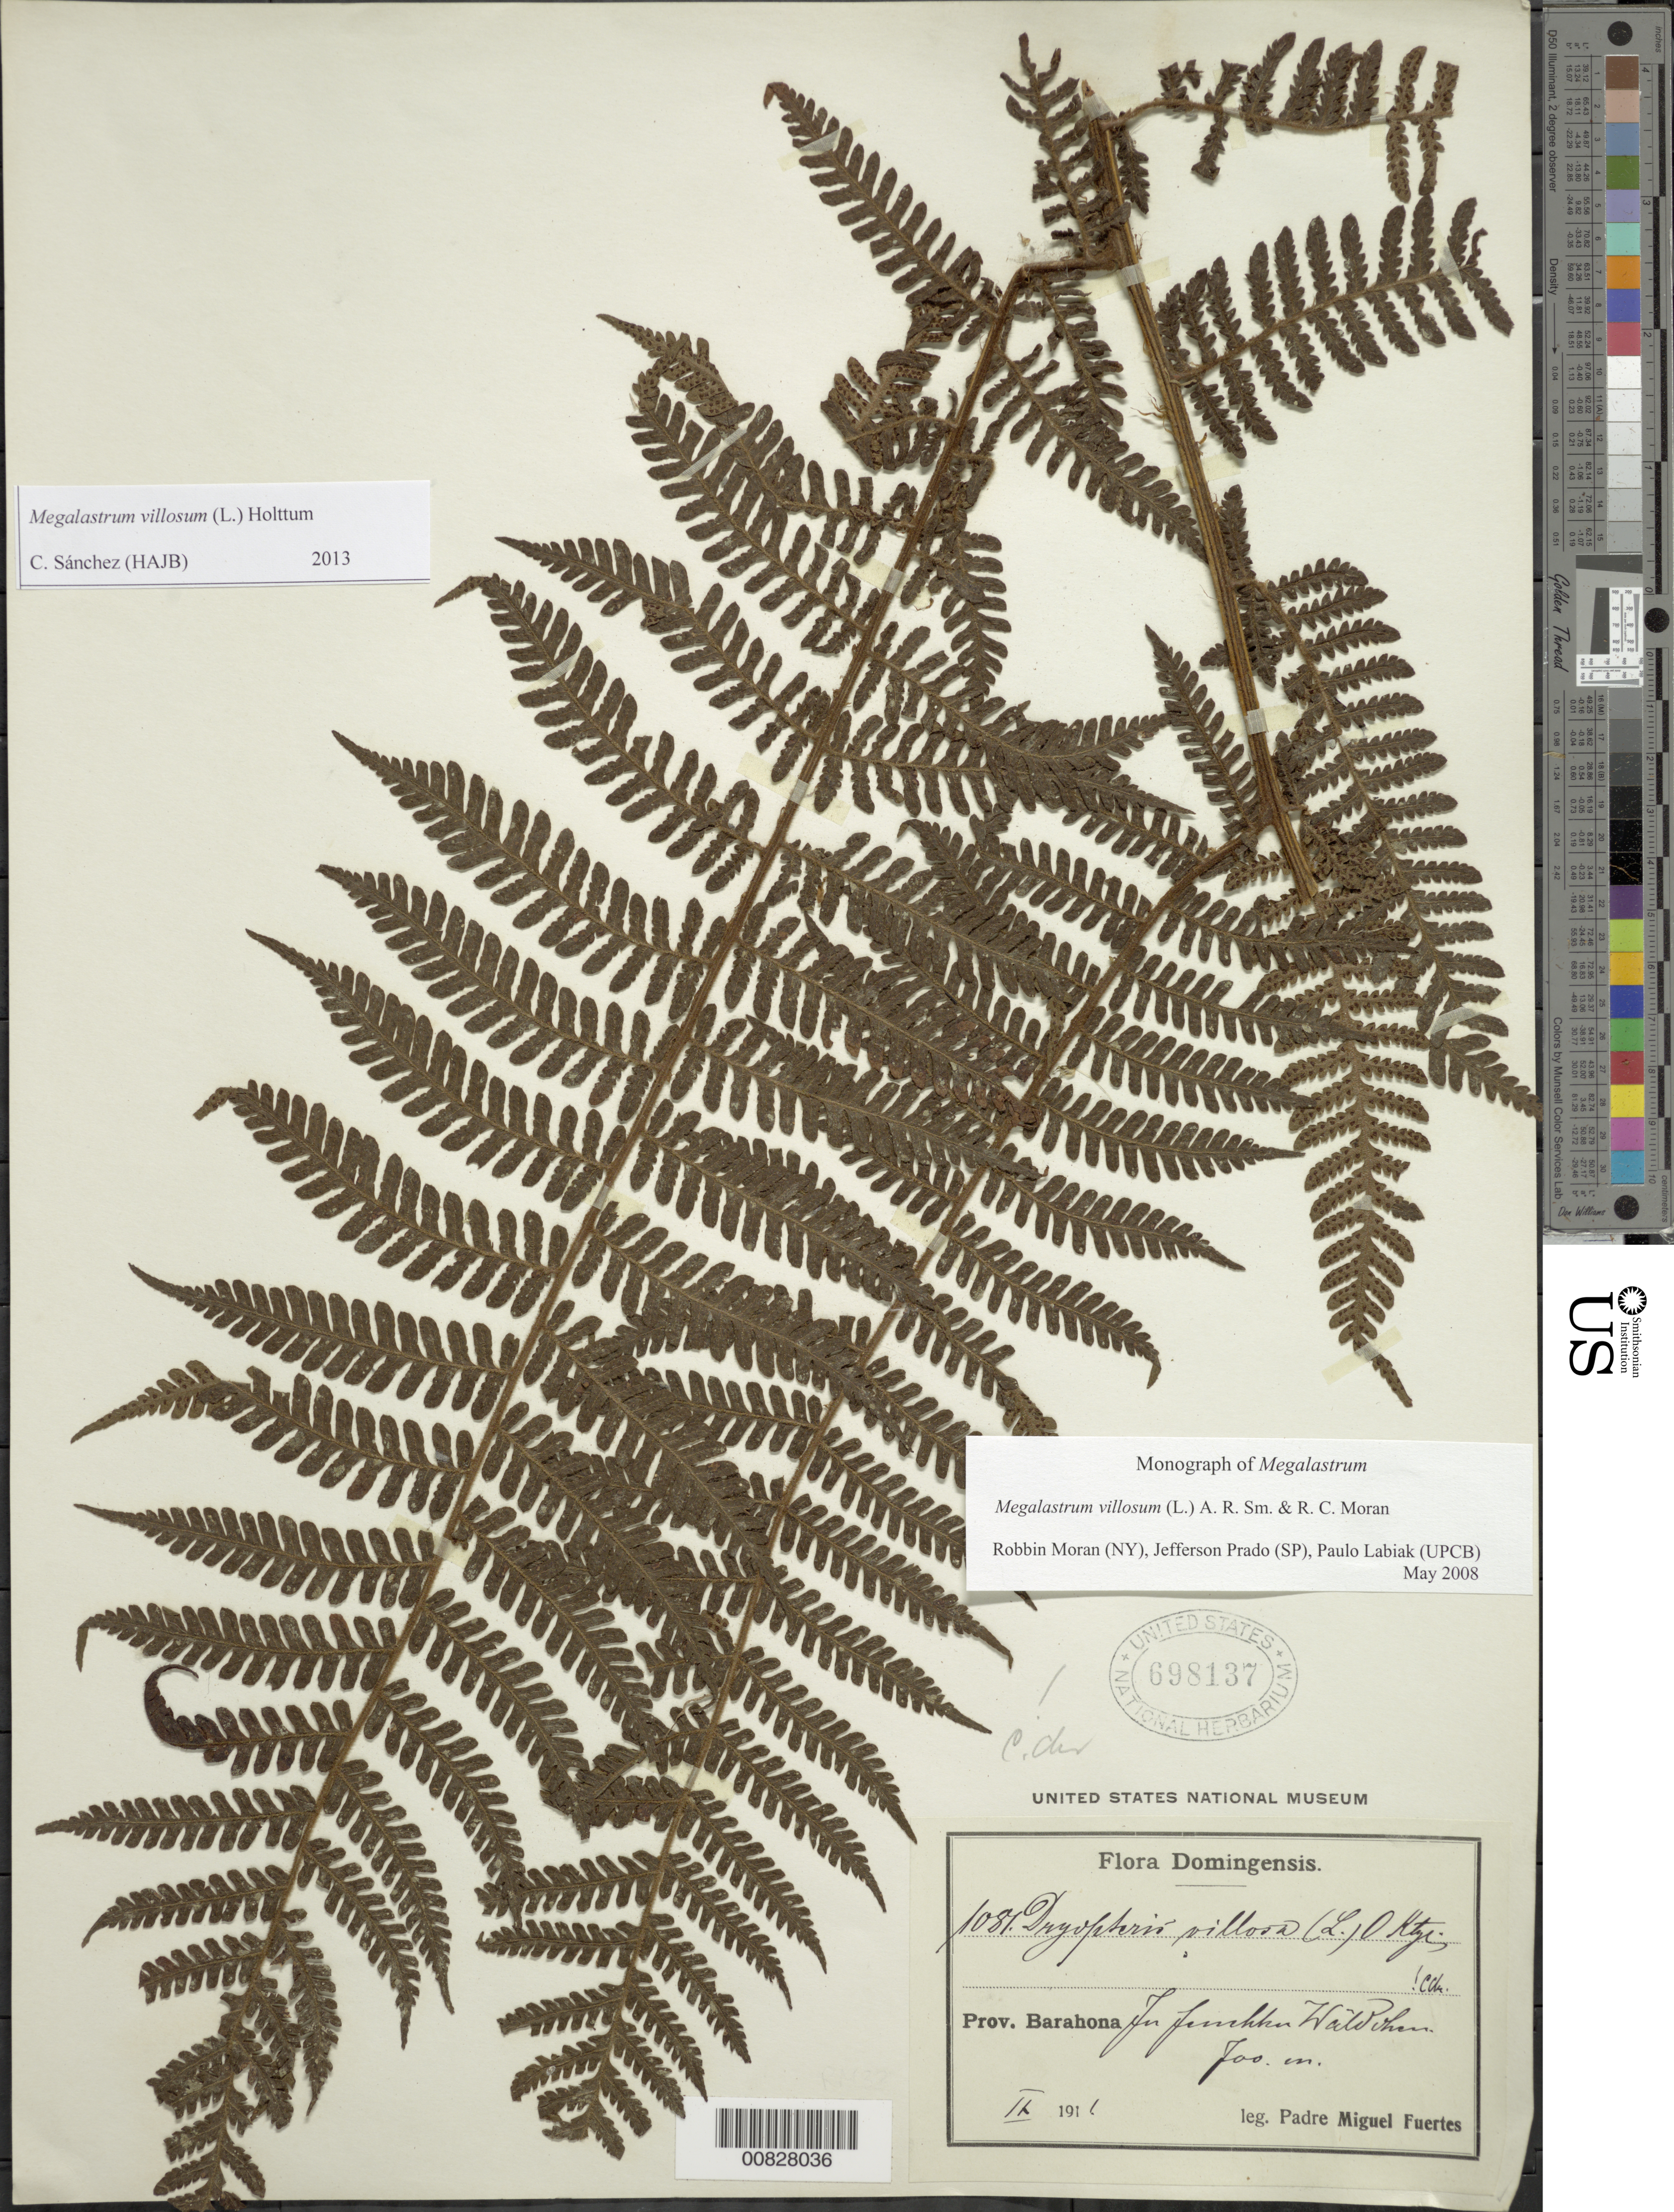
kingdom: Plantae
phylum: Tracheophyta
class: Polypodiopsida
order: Polypodiales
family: Dryopteridaceae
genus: Megalastrum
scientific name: Megalastrum villosum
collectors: M. D. Fuertes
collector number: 1081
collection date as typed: Feb 1911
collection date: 1911-02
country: Dominican Republic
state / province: Barahona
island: Hispaniola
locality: Waldheim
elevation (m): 700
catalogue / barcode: US 698137